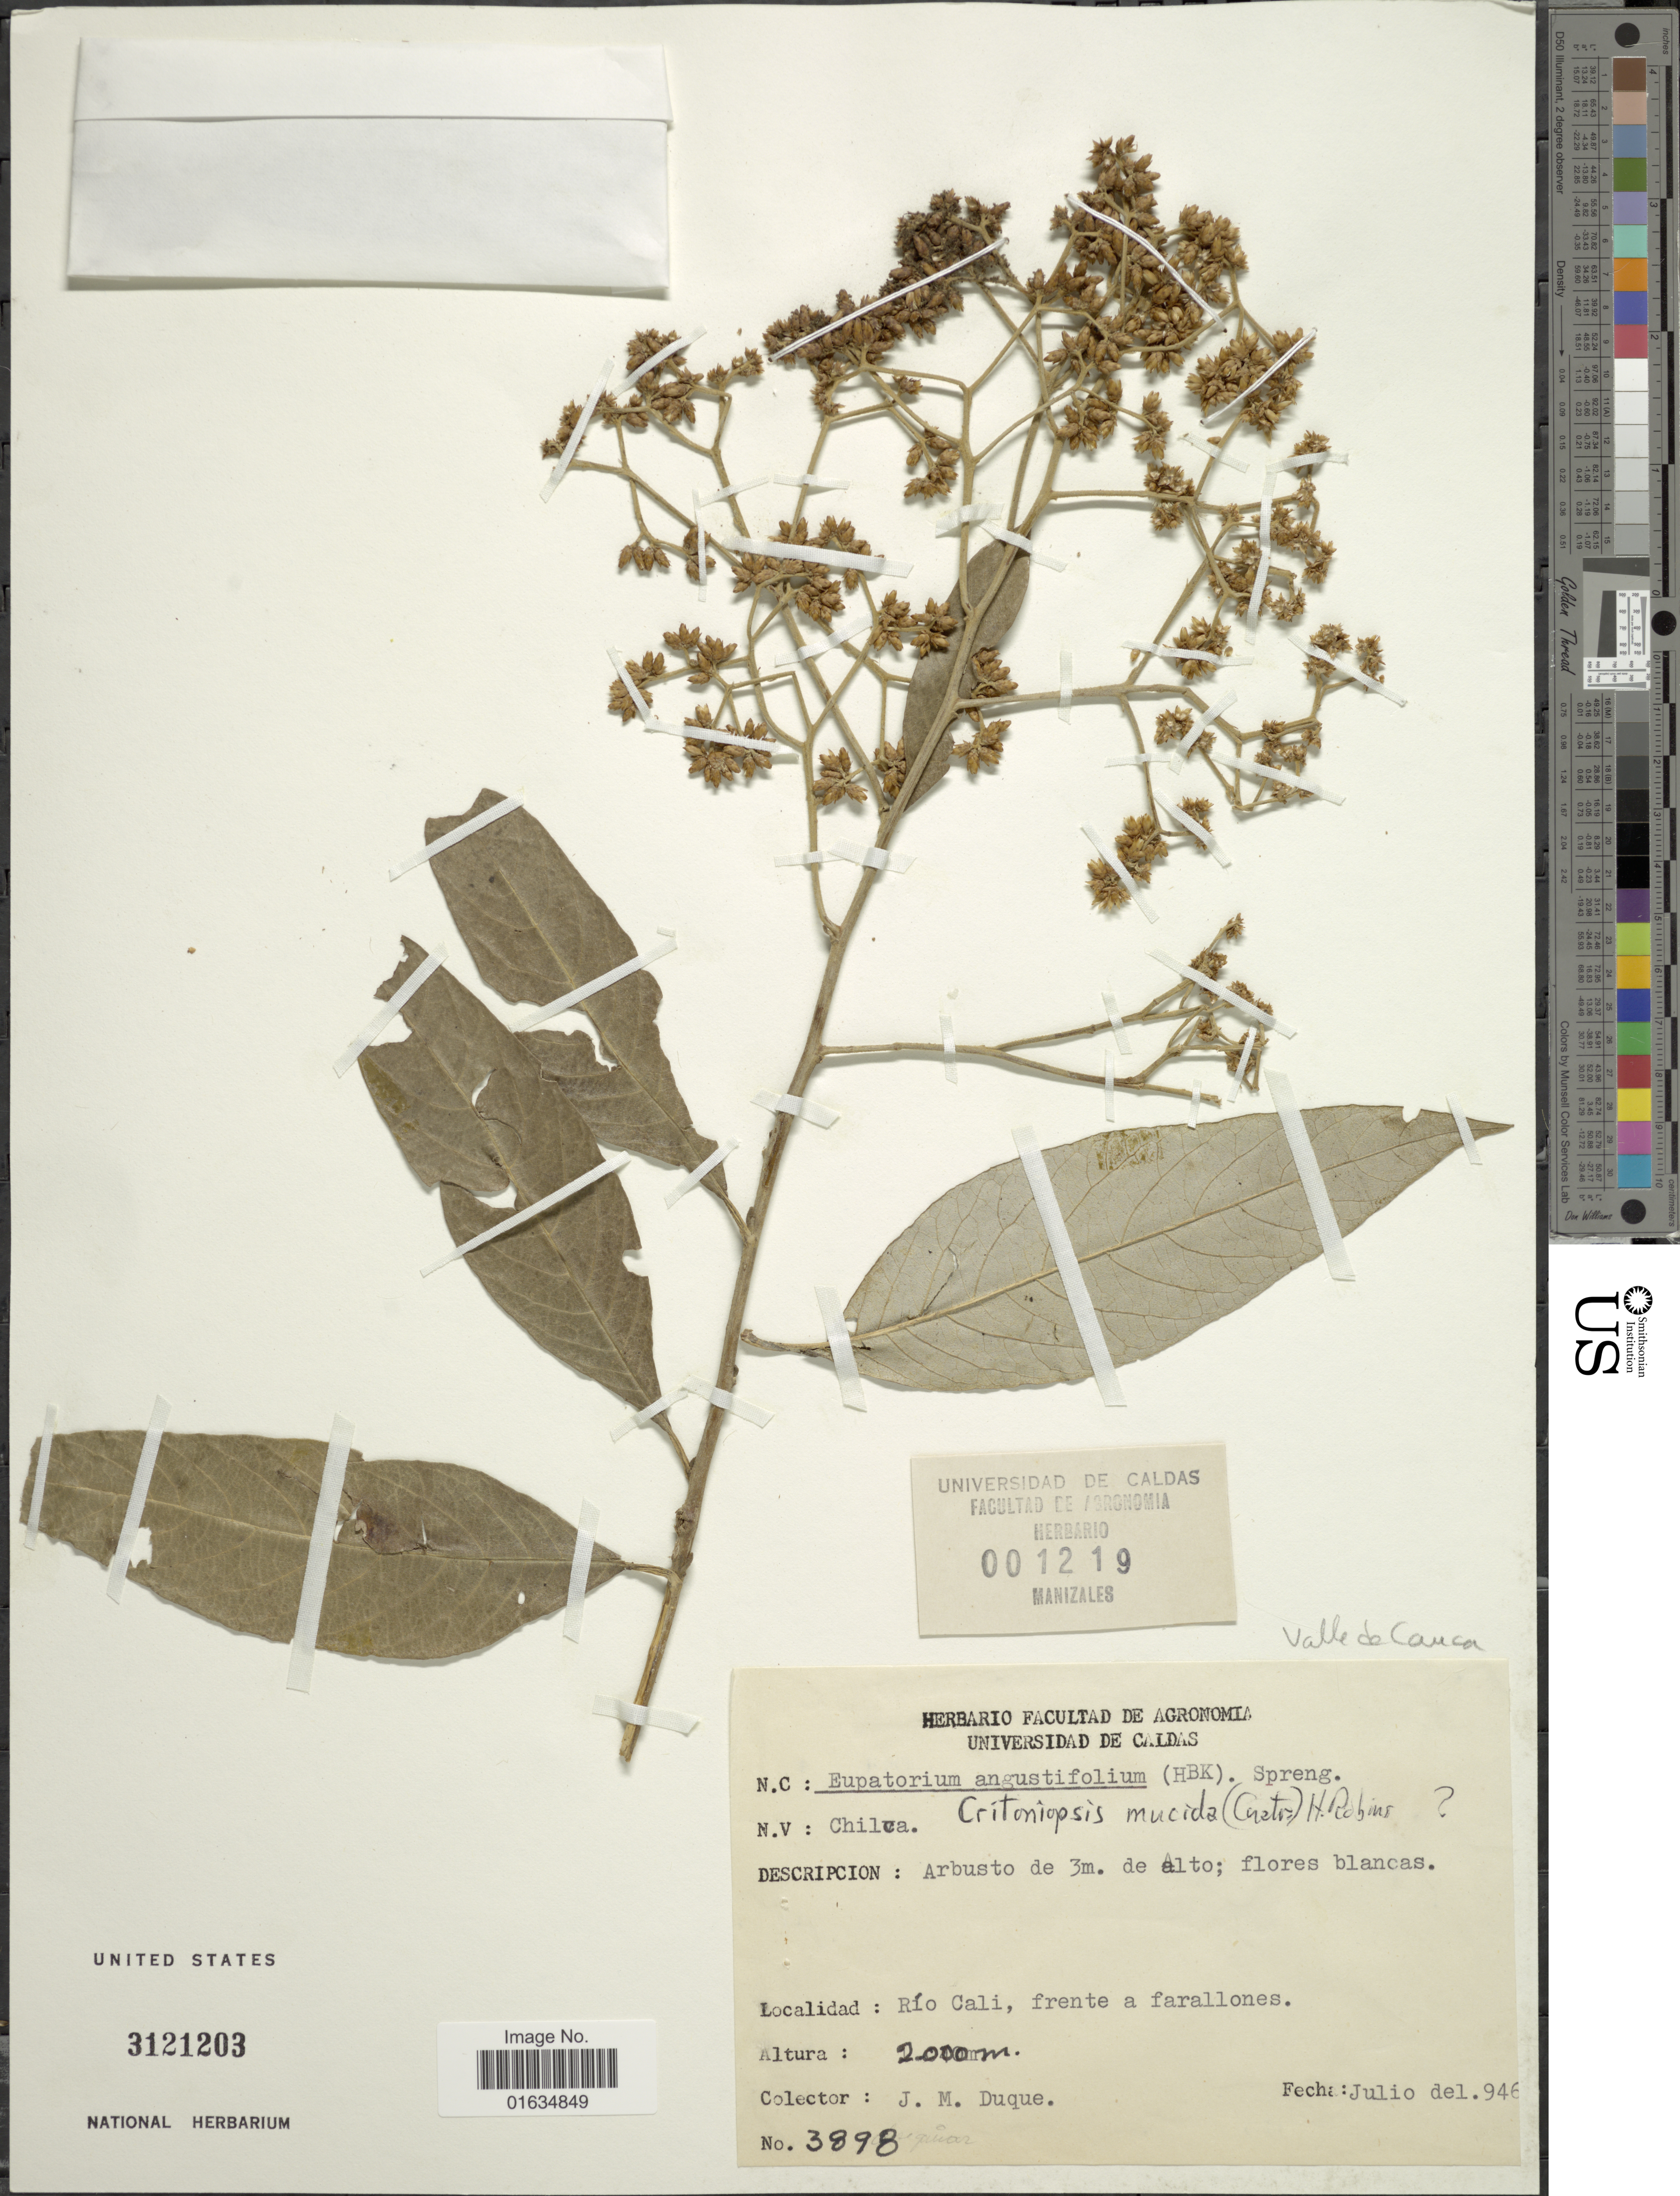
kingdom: Plantae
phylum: Tracheophyta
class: Magnoliopsida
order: Asterales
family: Asteraceae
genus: Critoniopsis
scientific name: Critoniopsis mucida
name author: (Cuatrec.) H. Rob.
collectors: J. Duque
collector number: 3898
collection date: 1946-07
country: Colombia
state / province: Valle del Cauca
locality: Valle de Cauca, Rio Cali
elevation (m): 2000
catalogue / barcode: US 3121203